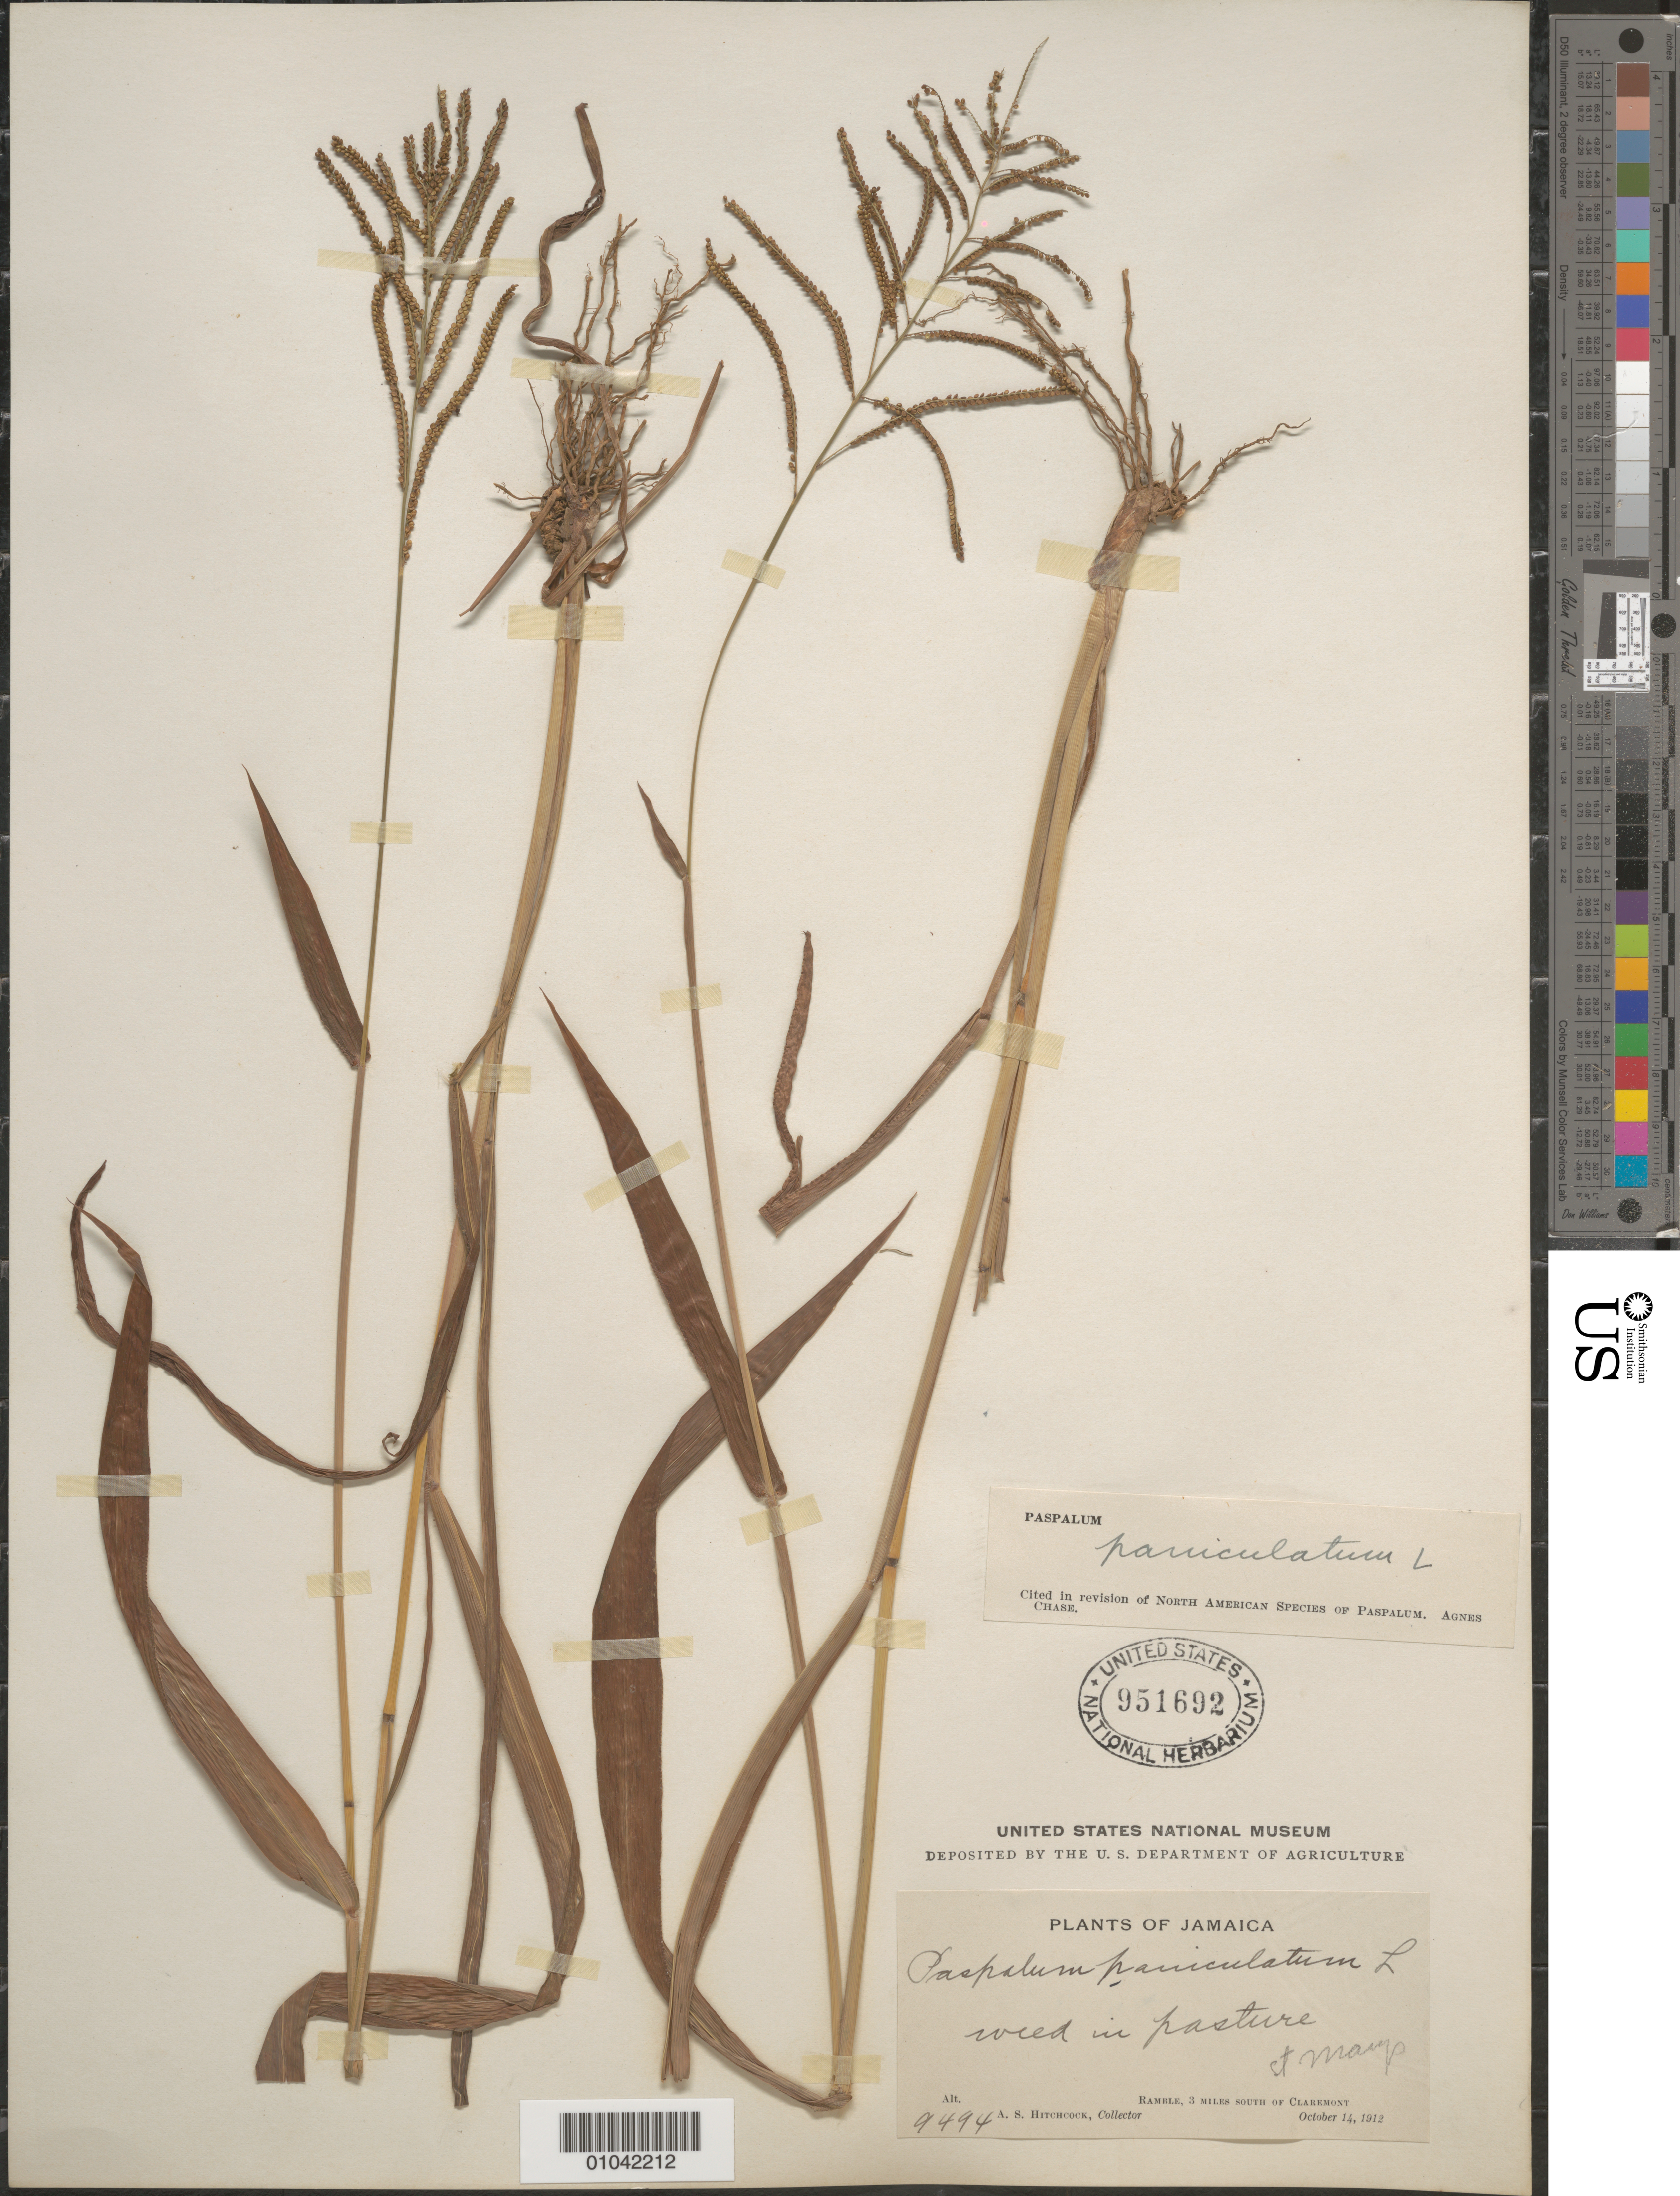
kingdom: Plantae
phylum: Tracheophyta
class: Liliopsida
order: Poales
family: Poaceae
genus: Paspalum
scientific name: Paspalum paniculatum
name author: L.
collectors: A. S. Hitchcock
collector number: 9494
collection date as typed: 14 Oct 1912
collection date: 1912-10-14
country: Jamaica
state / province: Saint Thomas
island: Jamaica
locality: Ramble, 3 miles S of Claremont, St. Marys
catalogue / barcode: US 951692